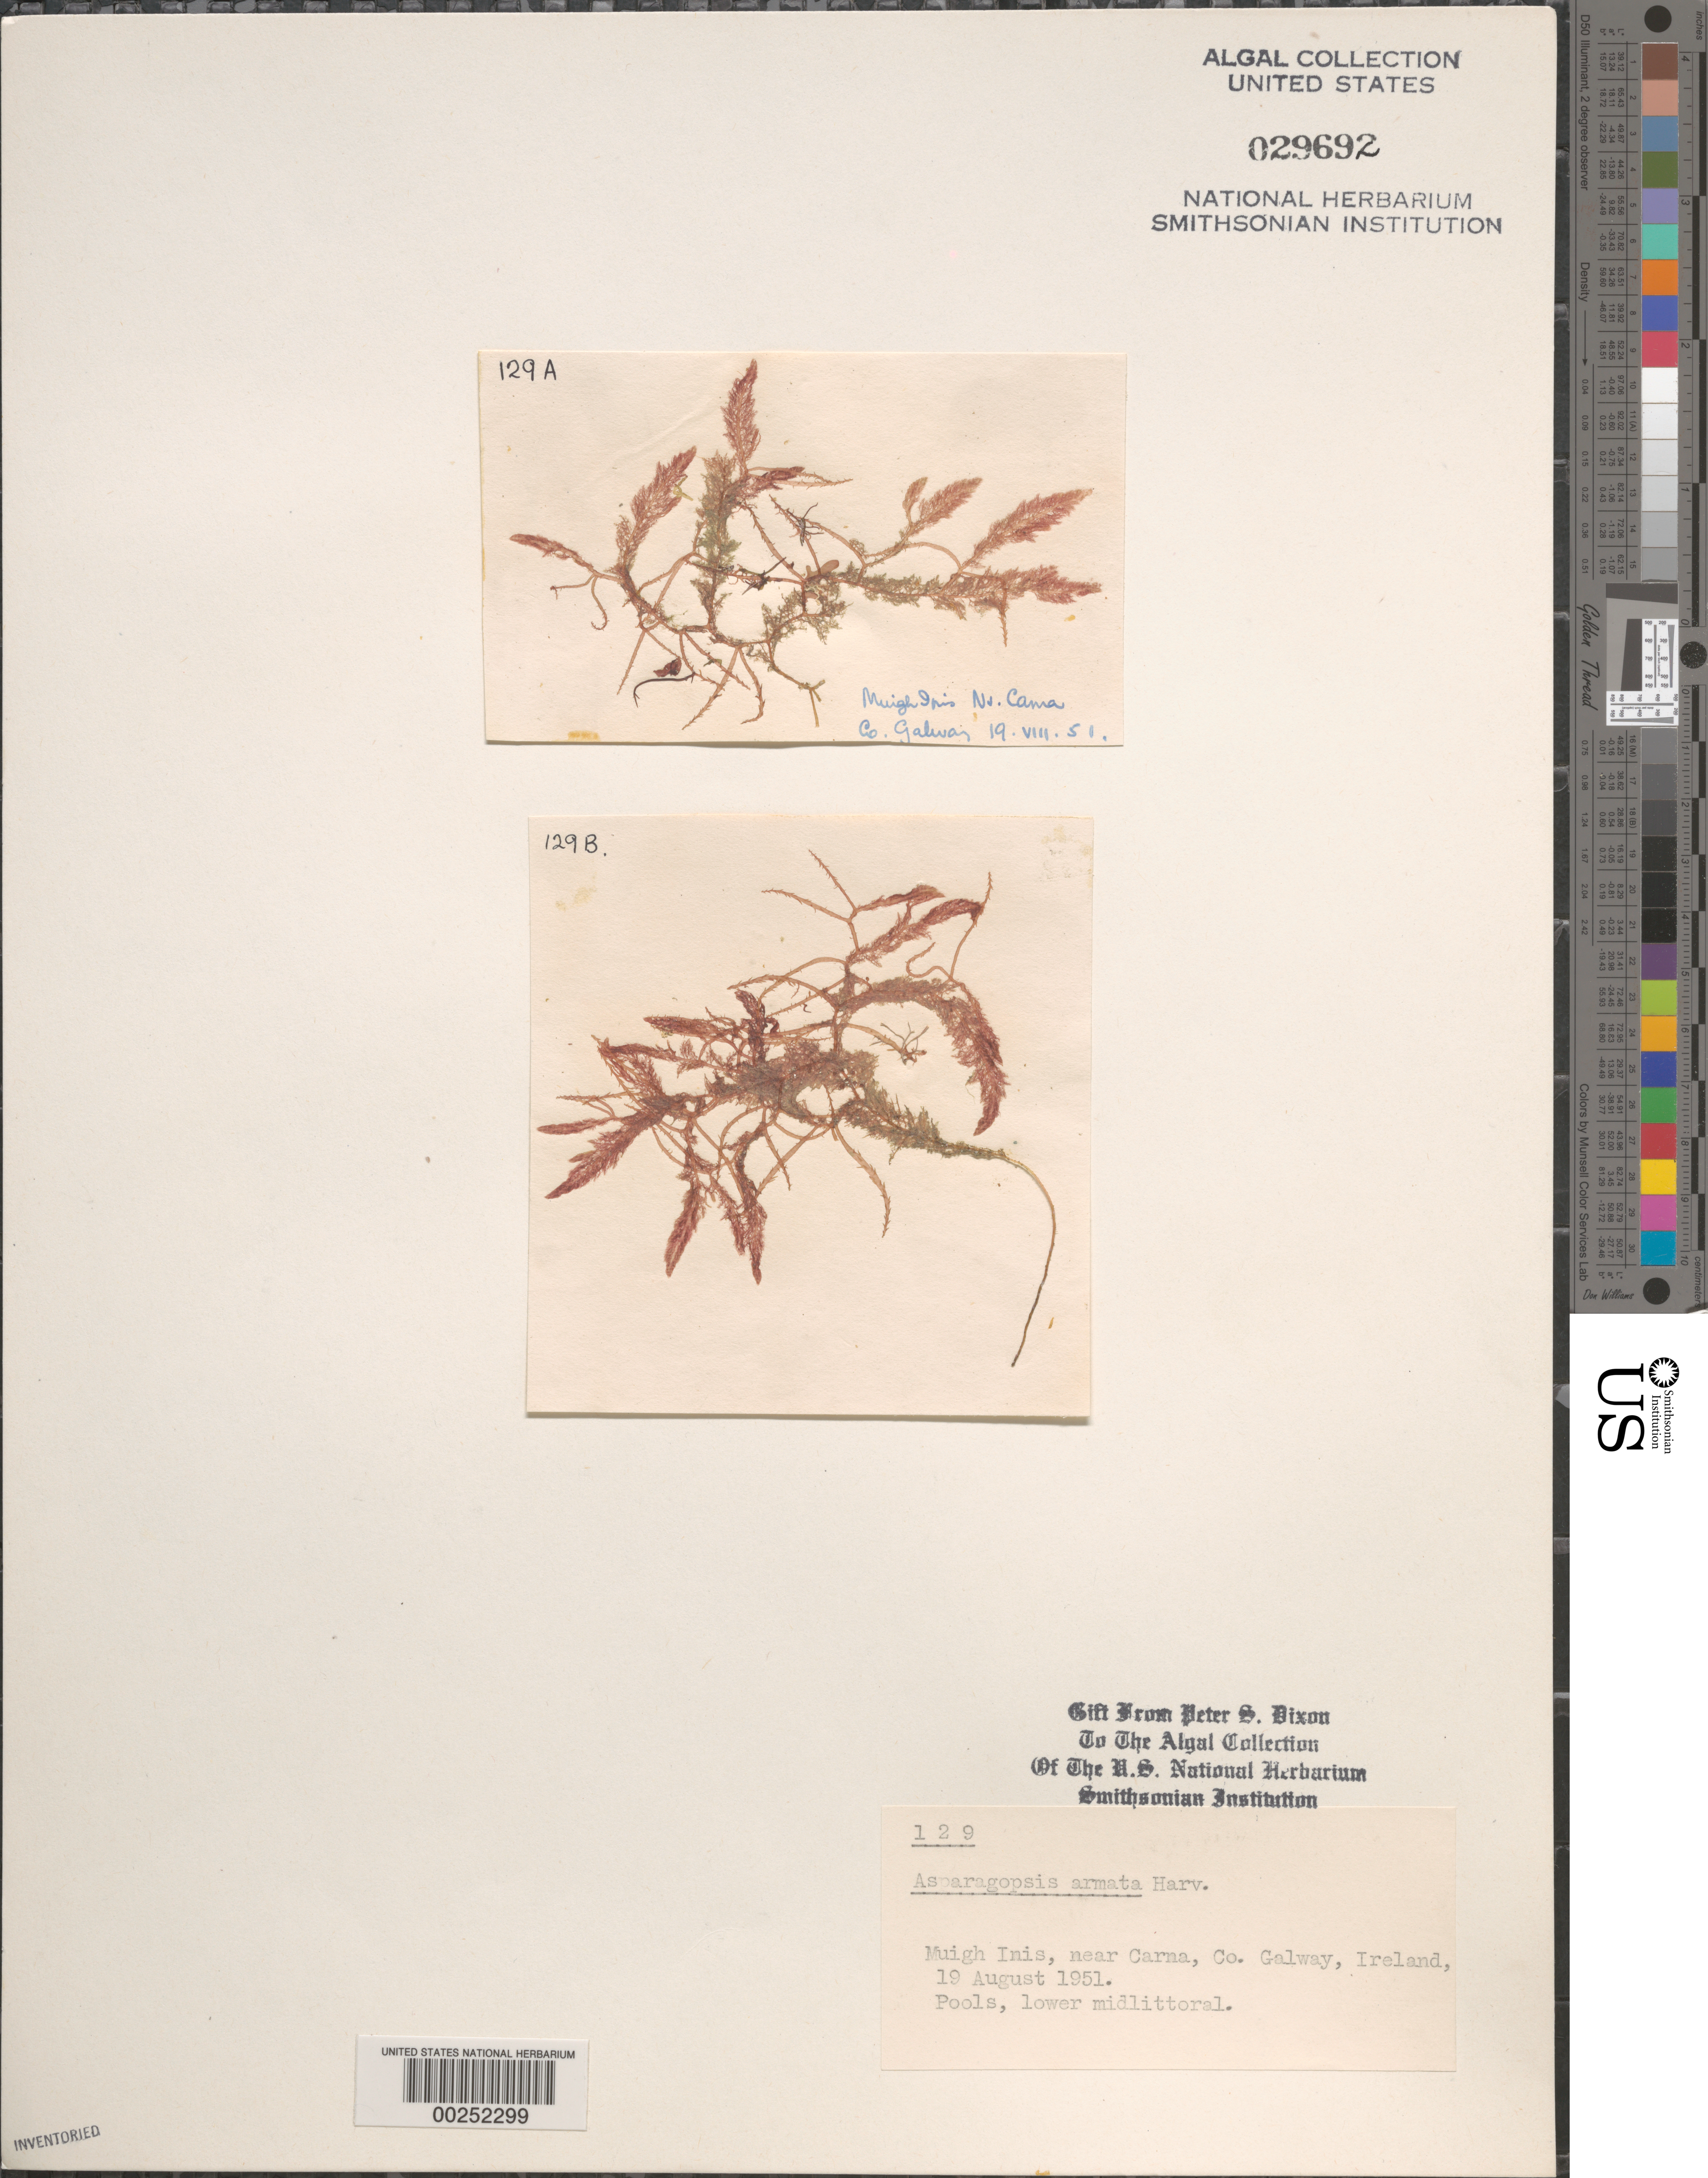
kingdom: Plantae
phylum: Rhodophyta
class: Florideophyceae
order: Bonnemaisoniales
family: Bonnemaisoniaceae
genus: Asparagopsis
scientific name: Asparagopsis armata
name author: Harv.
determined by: Dixon, P. S.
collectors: P. S. Dixon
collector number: PSD 129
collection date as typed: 19 Aug 1951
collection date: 1951-08-19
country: Ireland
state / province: Connaught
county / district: Galway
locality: Muigh Inis, near Carna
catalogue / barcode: US 29692